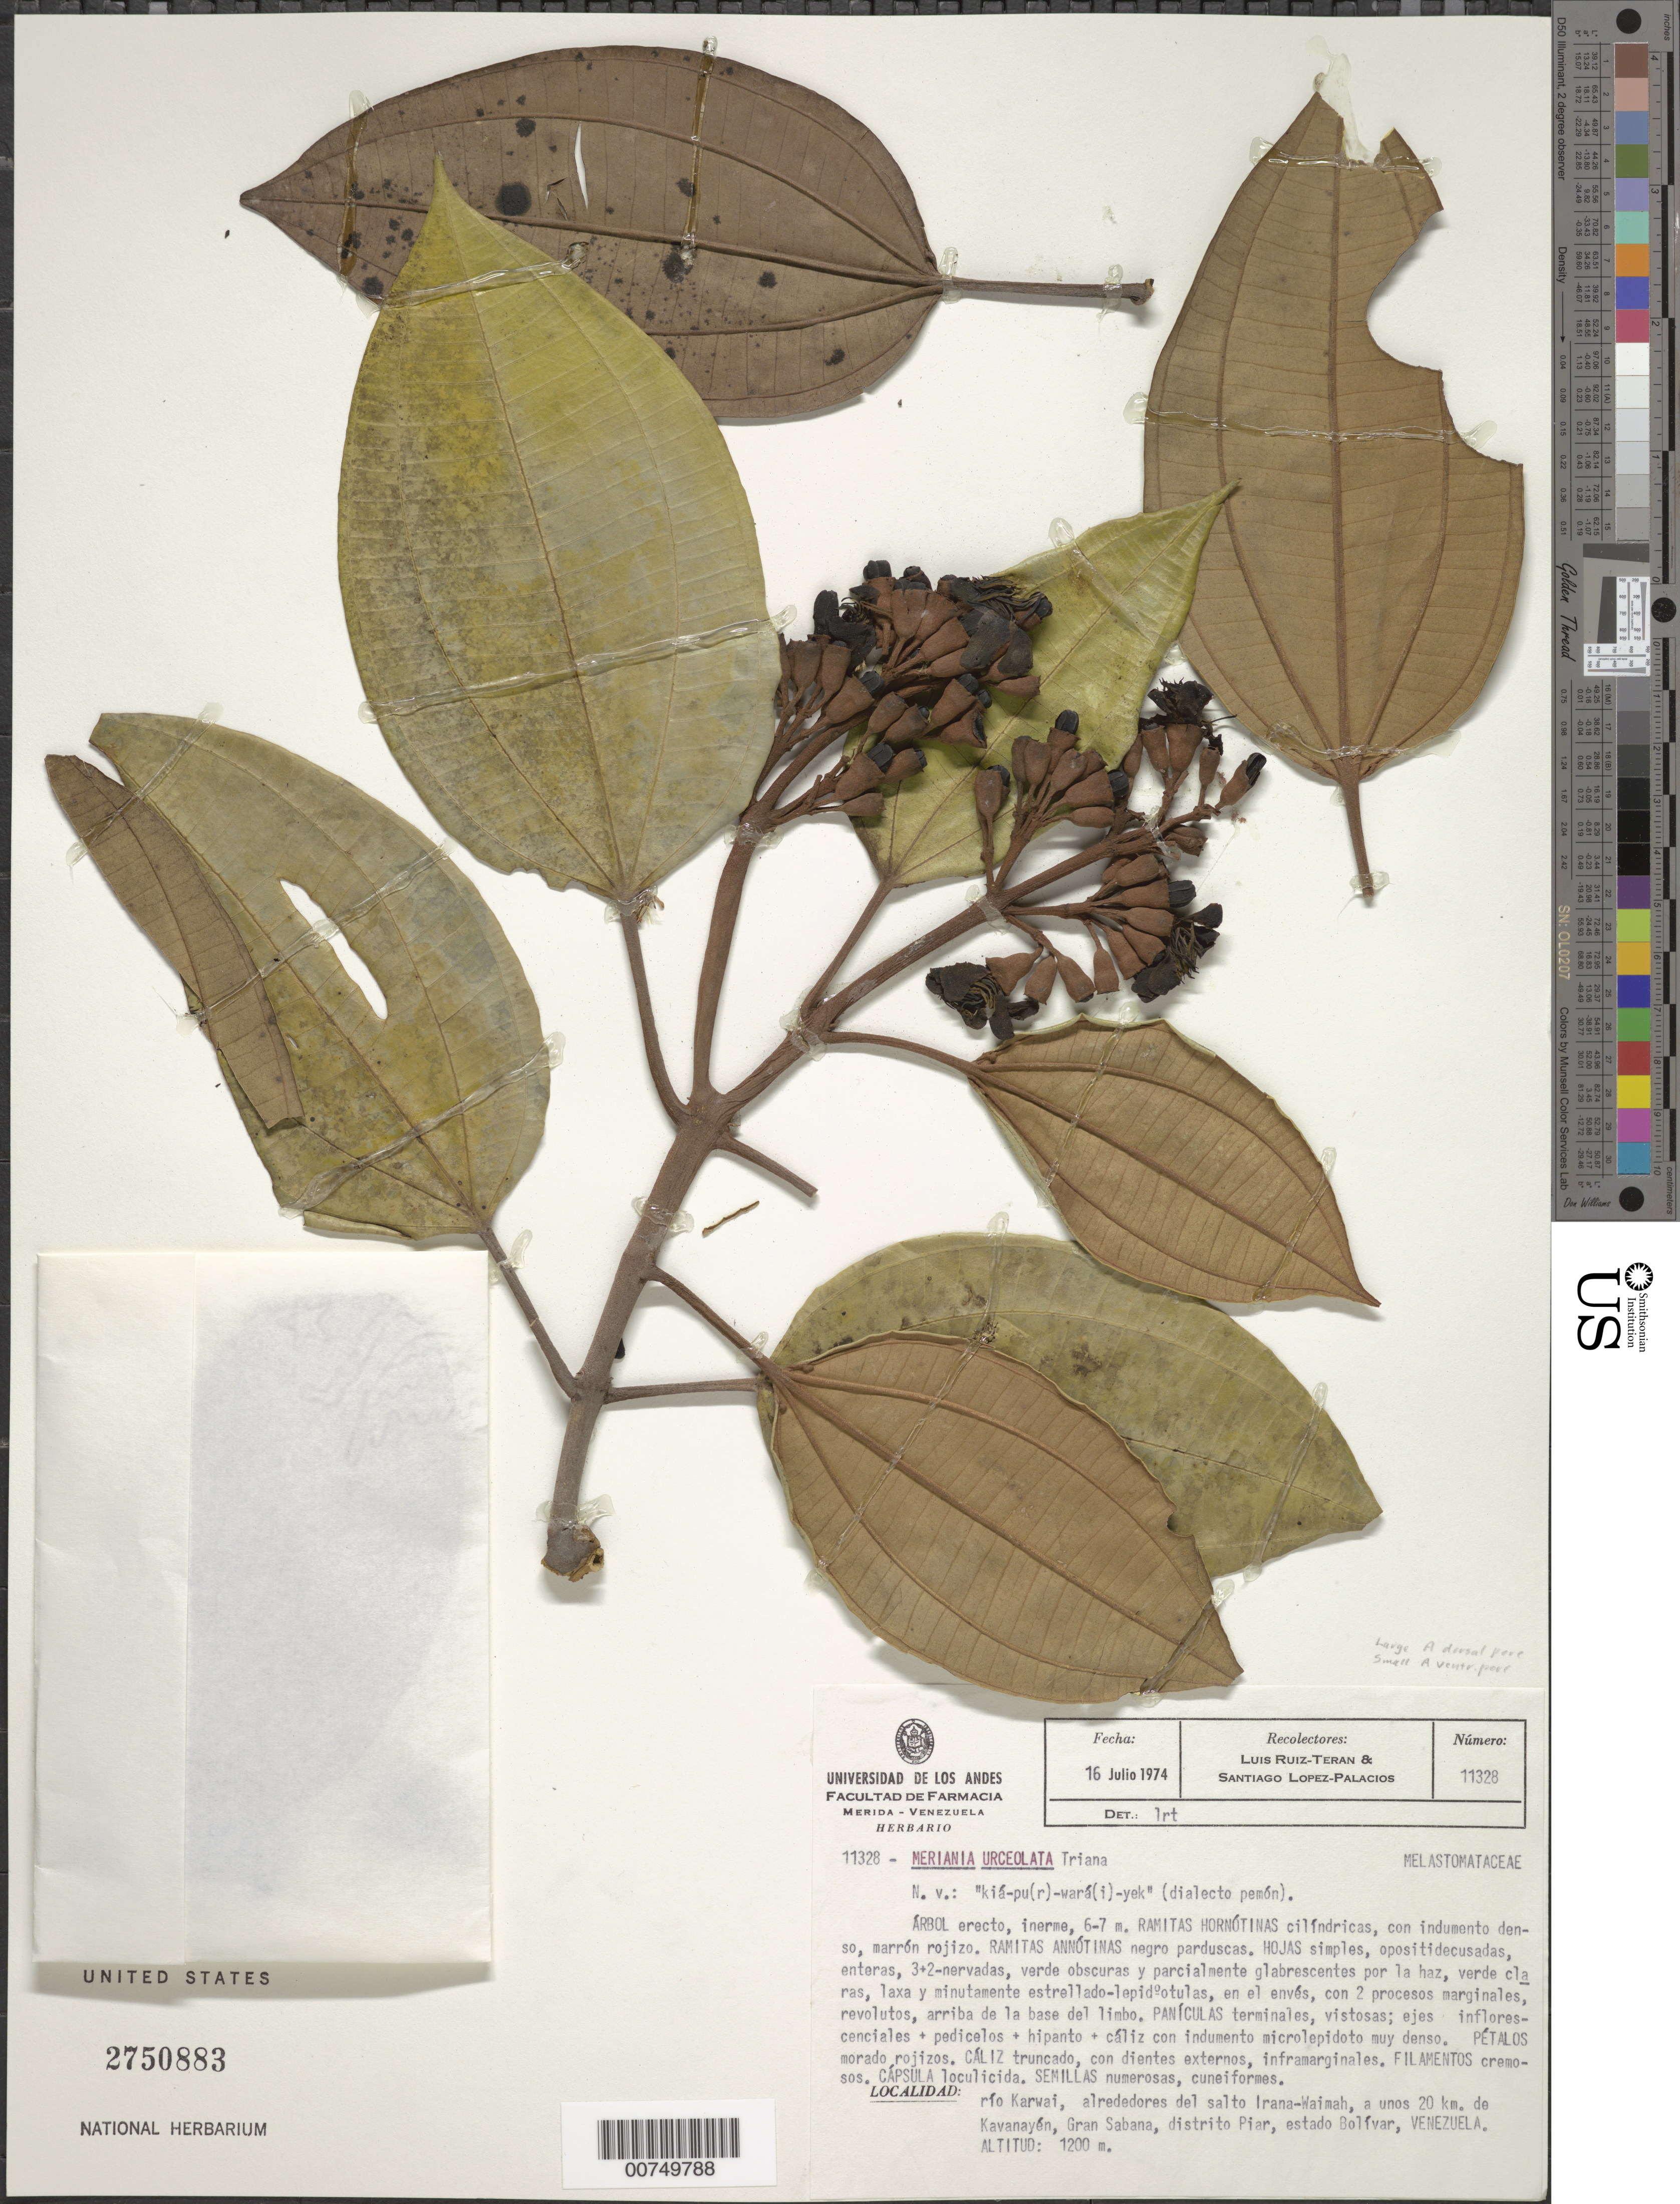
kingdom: Plantae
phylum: Tracheophyta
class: Magnoliopsida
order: Myrtales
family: Melastomataceae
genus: Meriania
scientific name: Meriania urceolata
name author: Triana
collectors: L. E. Ruíz-Terán & S. López-Palacios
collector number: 11328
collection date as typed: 16-Jul-74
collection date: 1974-07-16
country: Venezuela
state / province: Bolívar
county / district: Piar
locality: Río Karwai, Salto Irana-Waimáh, 20 km de Kavanayén, Gran Sabana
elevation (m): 1200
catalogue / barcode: US 2750883